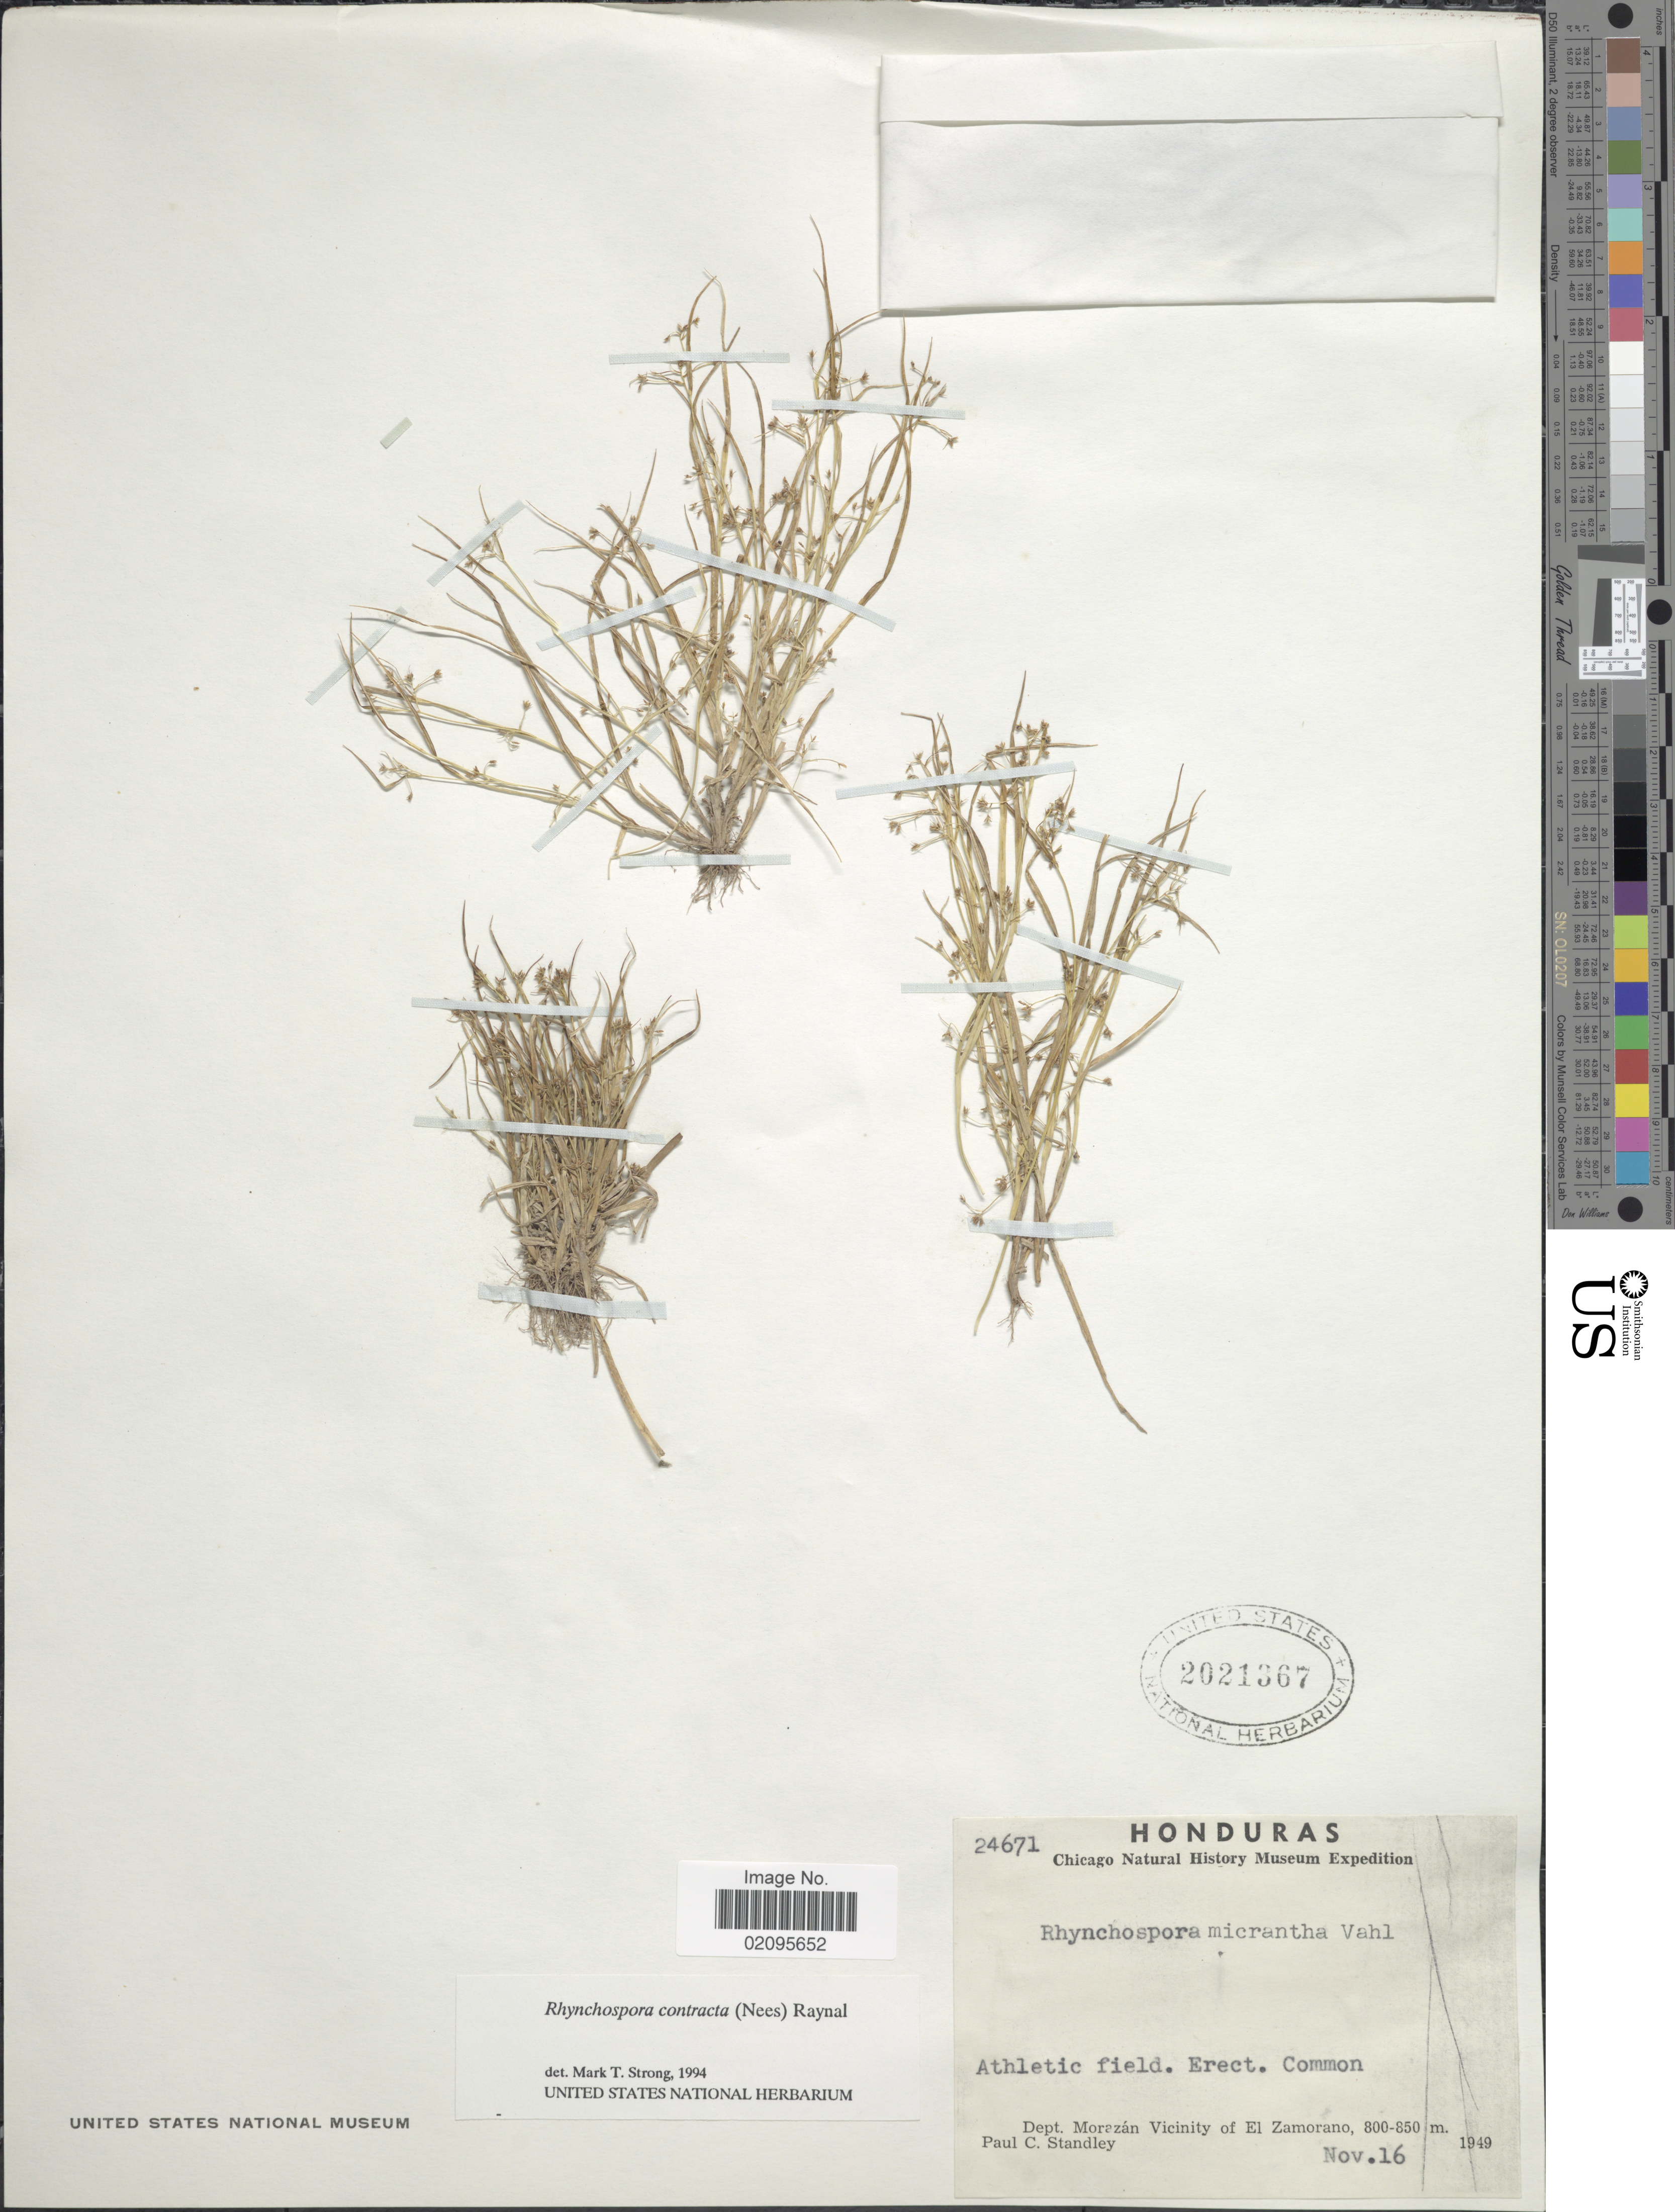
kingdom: Plantae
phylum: Tracheophyta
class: Liliopsida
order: Poales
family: Cyperaceae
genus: Rhynchospora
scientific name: Rhynchospora contracta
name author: (Nees) J. Raynal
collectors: P. C. Standley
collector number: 24671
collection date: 1949-11-16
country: Honduras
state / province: Fco. Morazán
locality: Athletic field, Dept. Morazan: Vicinity of El Zamorano.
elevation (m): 800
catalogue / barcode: US 2021367